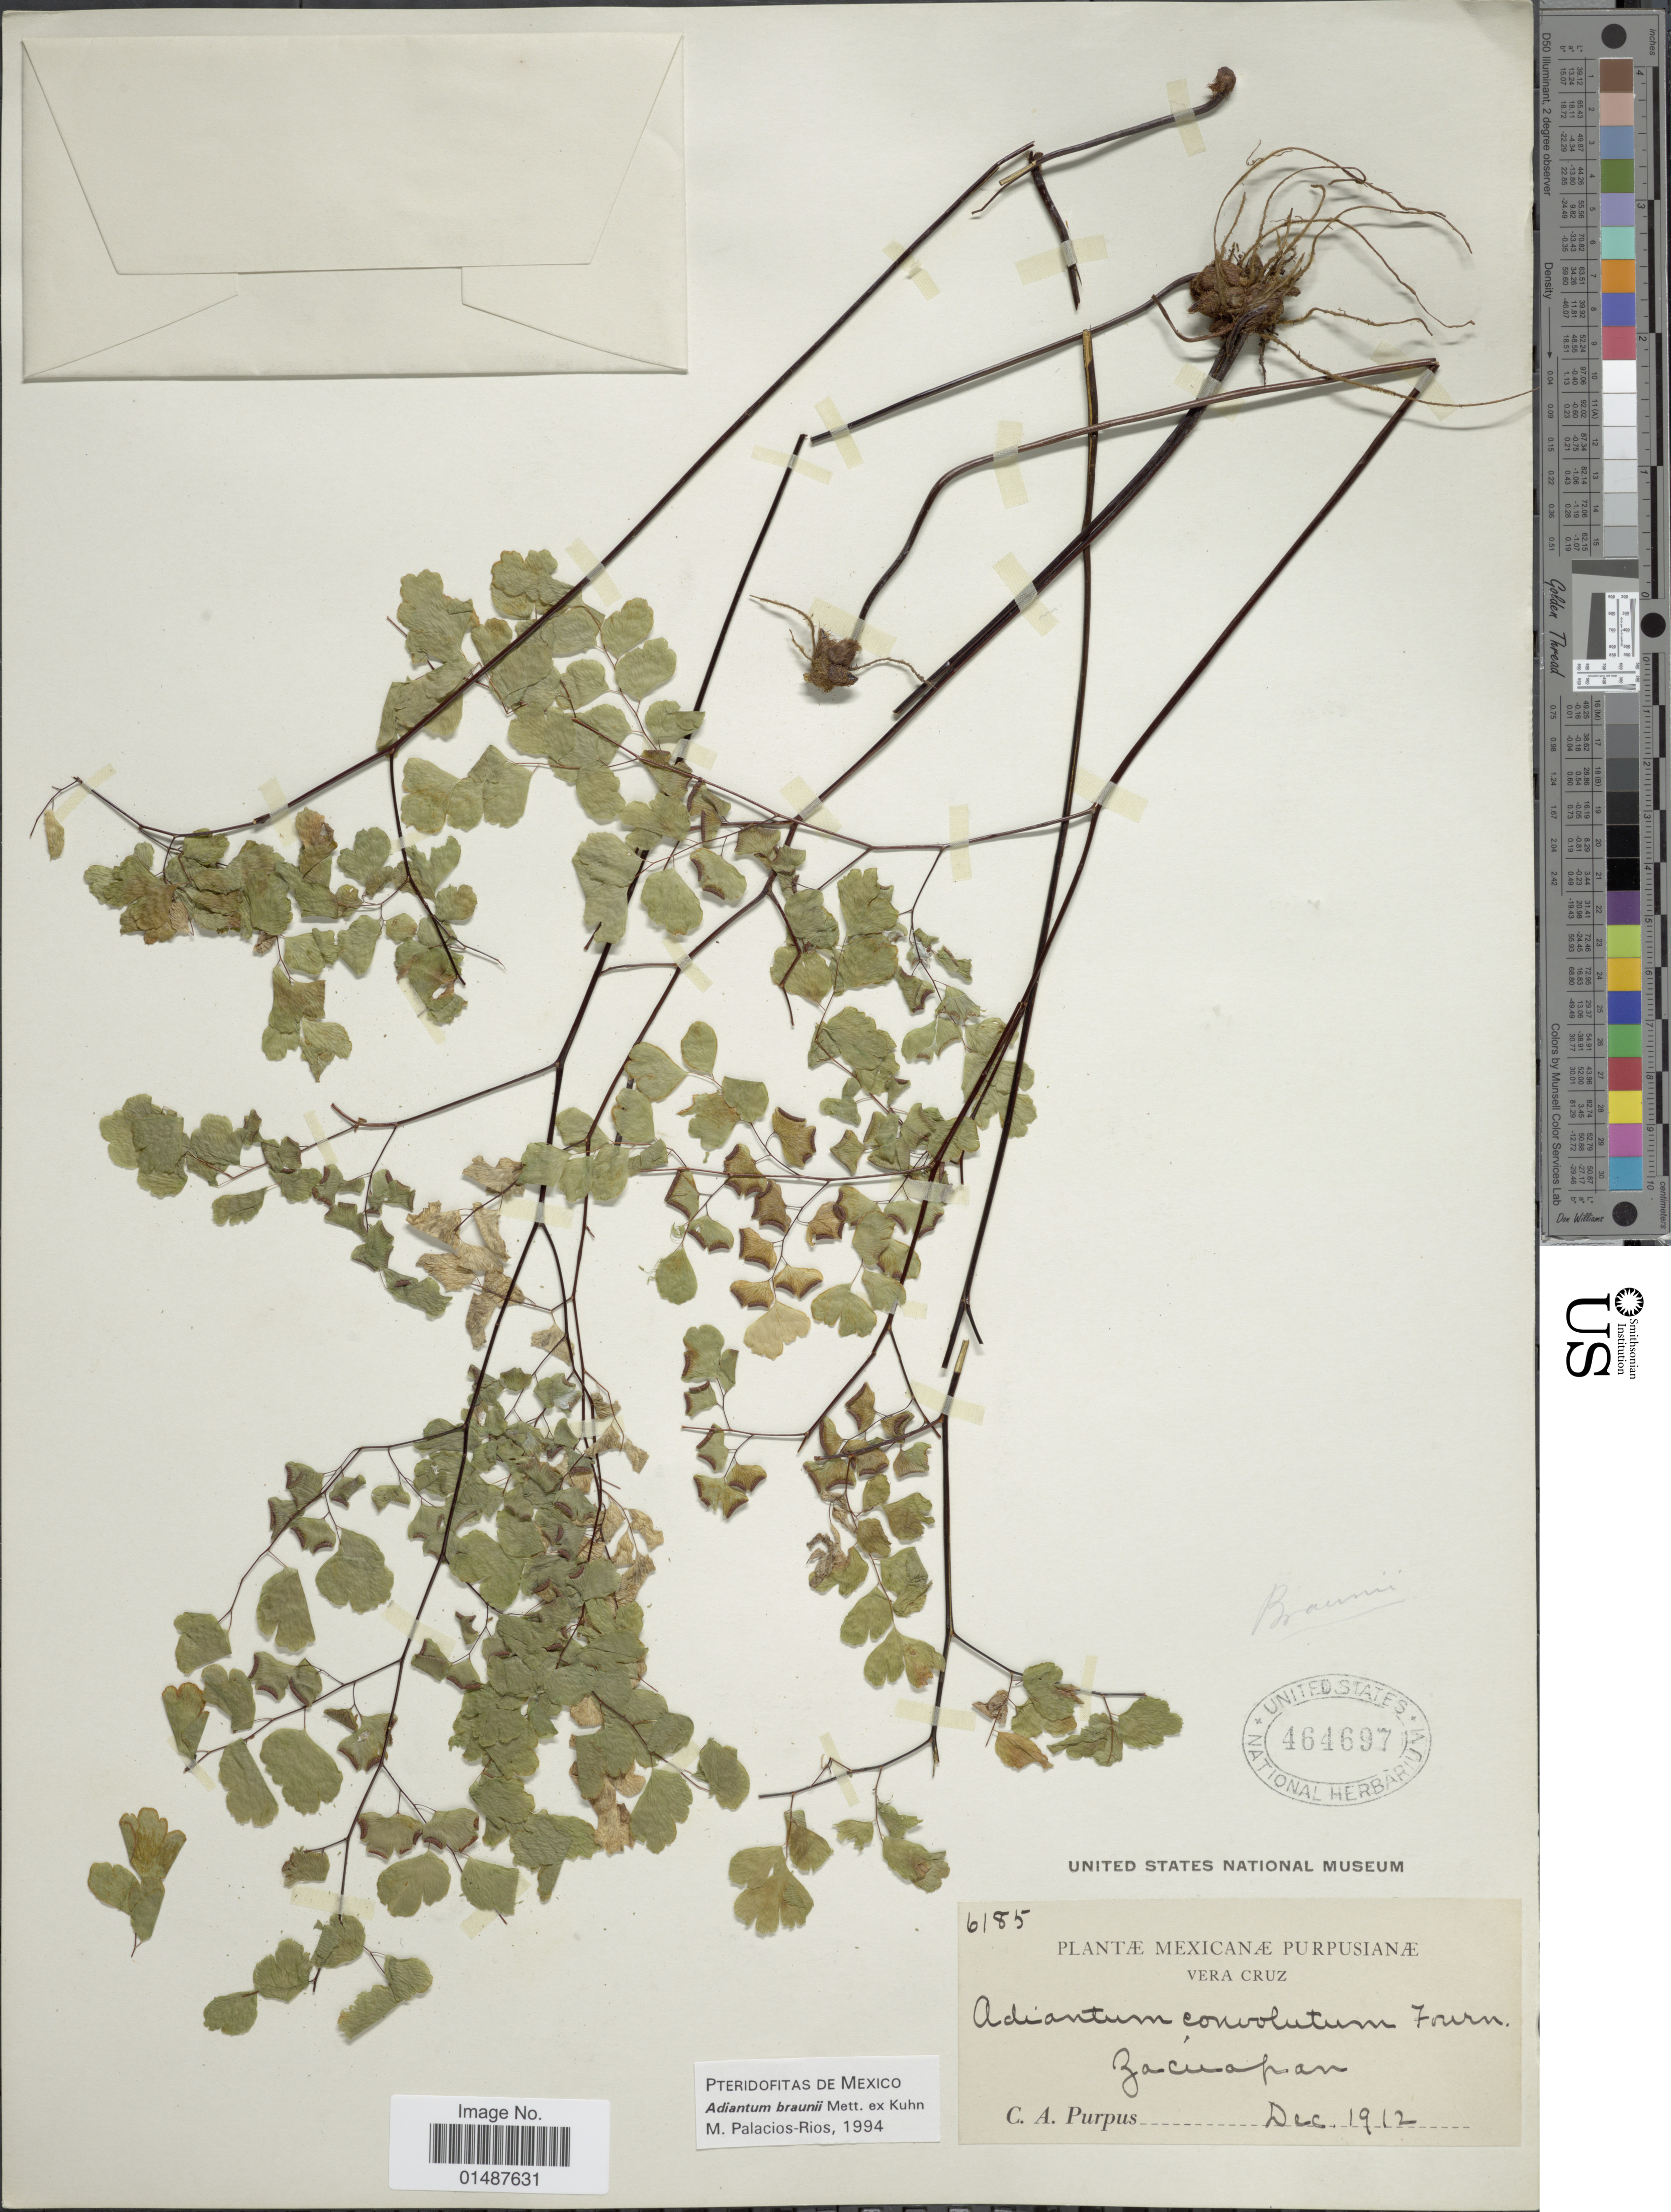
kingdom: Plantae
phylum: Tracheophyta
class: Polypodiopsida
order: Polypodiales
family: Pteridaceae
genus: Adiantum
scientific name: Adiantum braunii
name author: Mett. ex Kuhn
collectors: C. A. Purpus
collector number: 6185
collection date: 1912-12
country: Mexico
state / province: Veracruz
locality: Zacuapan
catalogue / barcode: US 464697